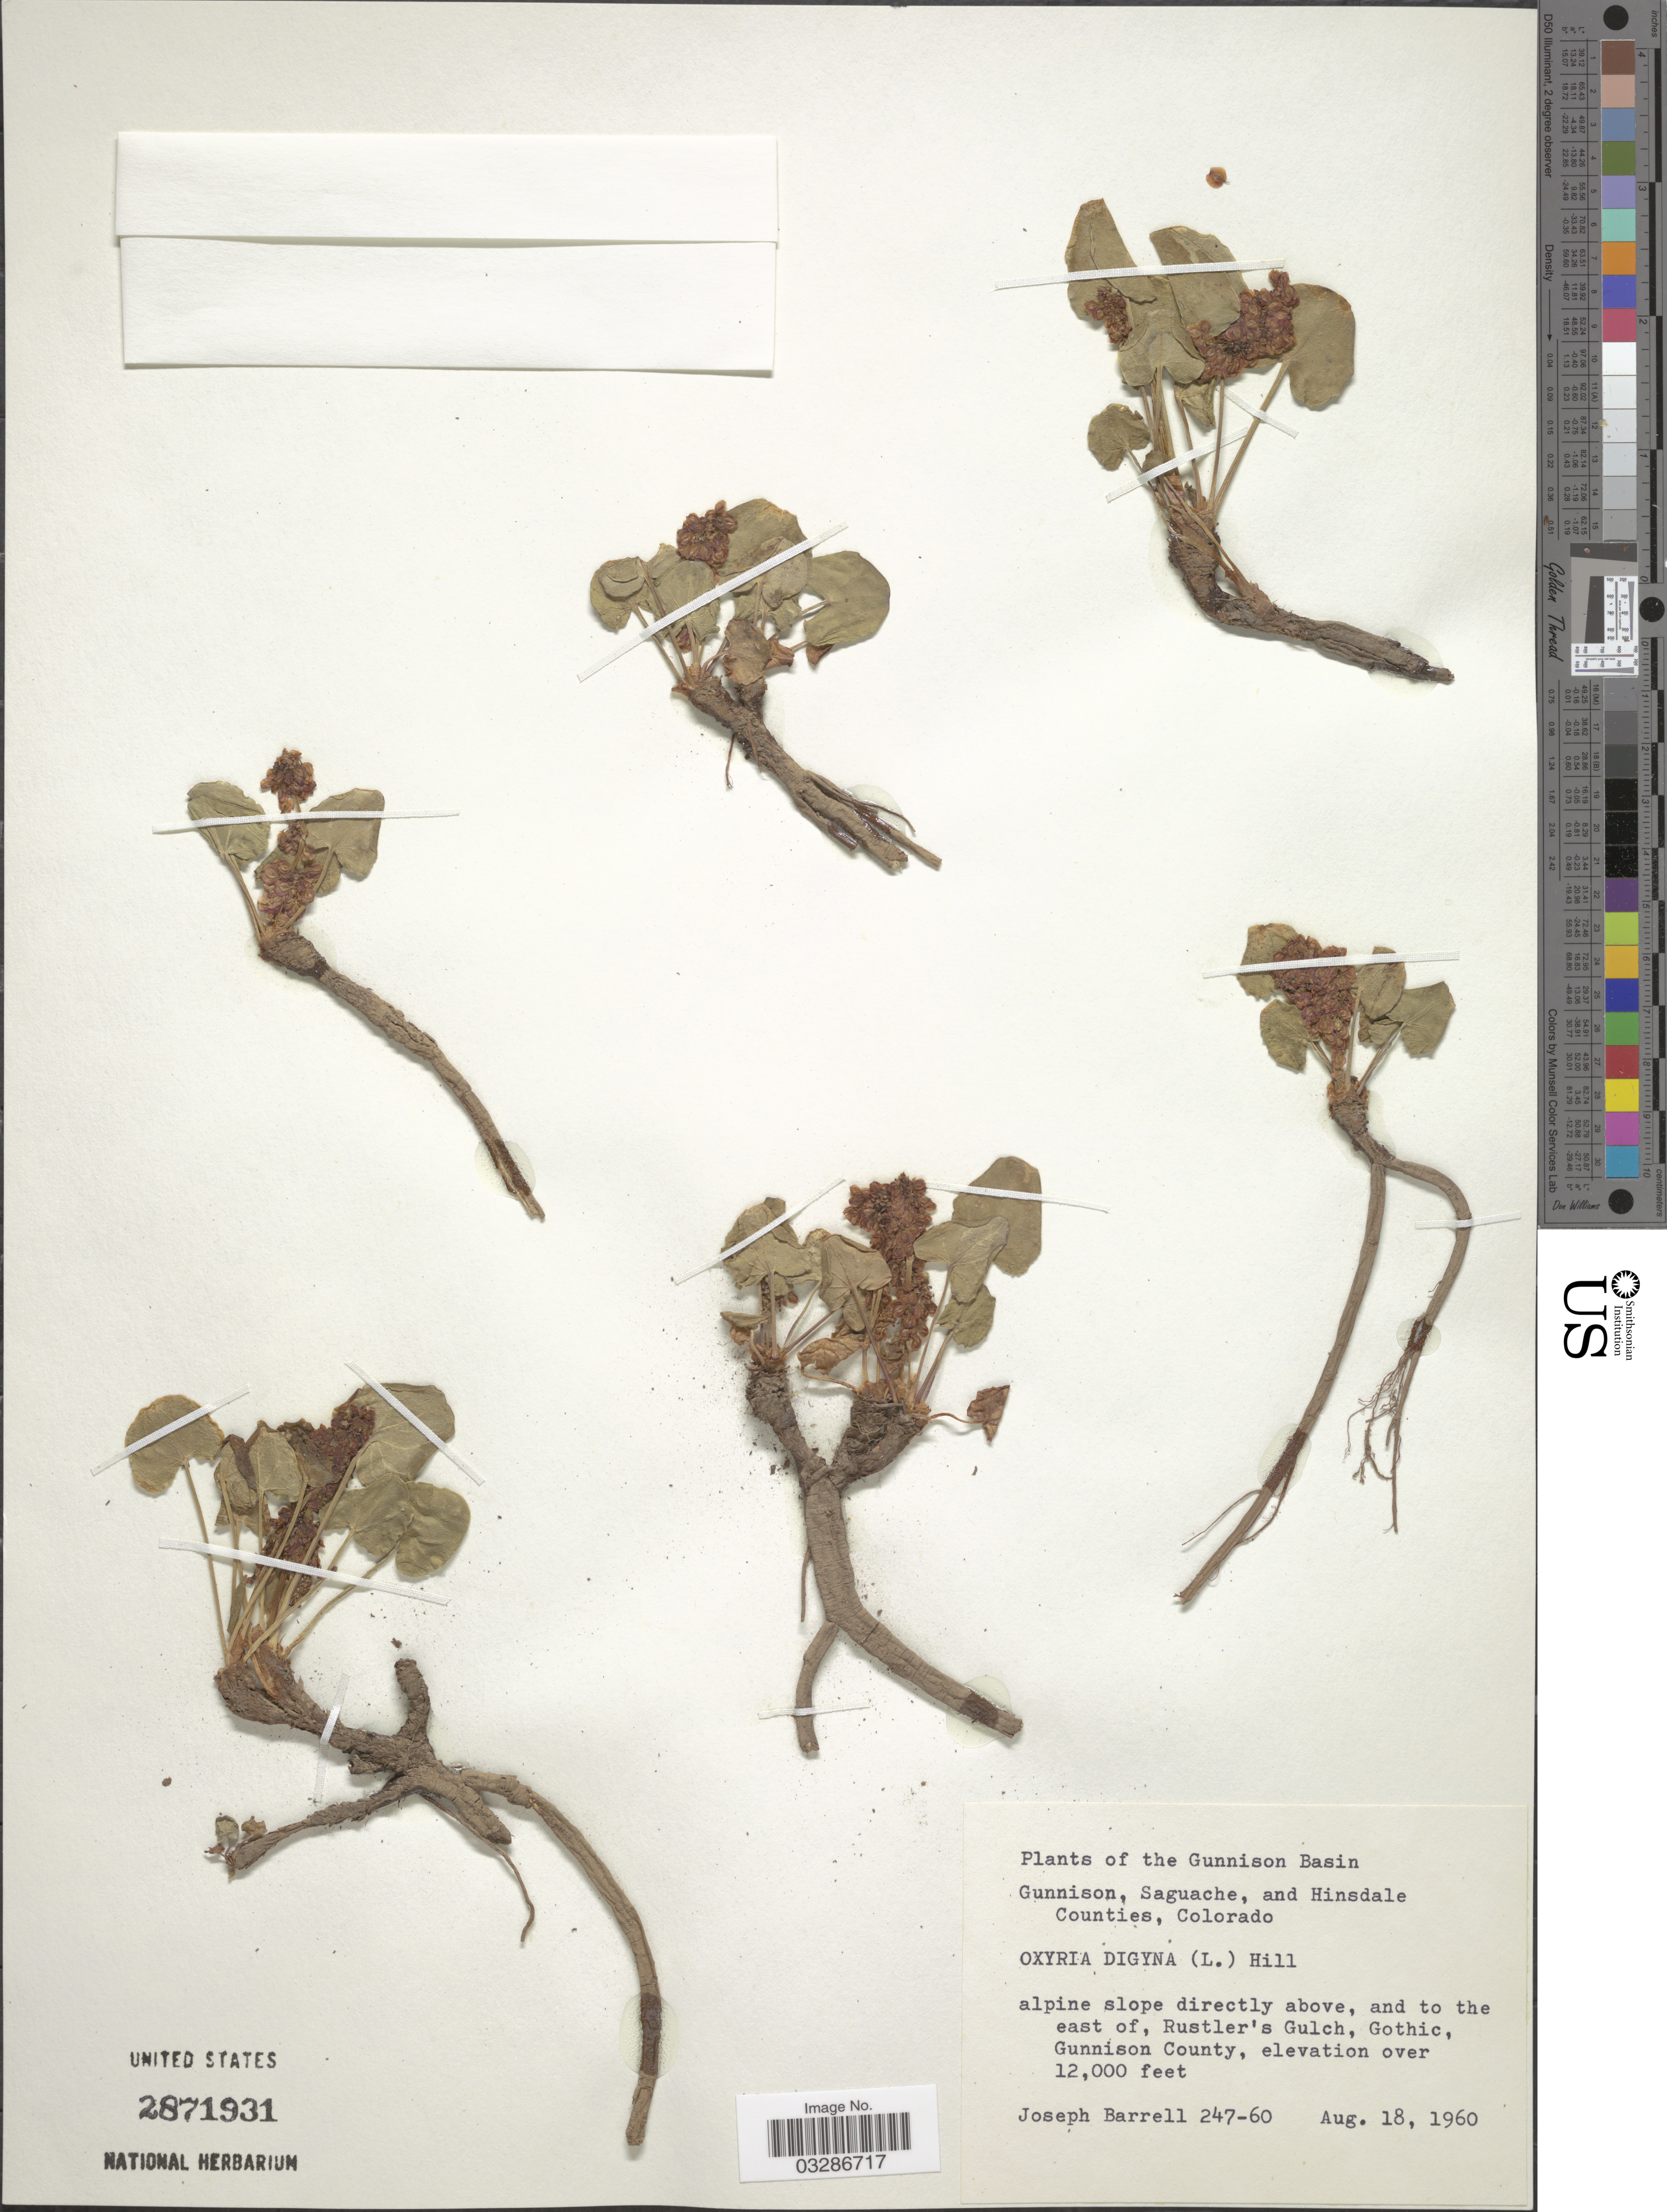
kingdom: Plantae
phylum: Tracheophyta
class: Magnoliopsida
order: Caryophyllales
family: Polygonaceae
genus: Oxyria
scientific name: Oxyria digyna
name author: (L.) Hill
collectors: J. Barrell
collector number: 247-60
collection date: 1960-08-18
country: United States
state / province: Colorado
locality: The Gunnison Basin. Alpine slope directly above, and to the east of, Rustler's Gulch, Gothic, Gunnison County.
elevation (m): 3658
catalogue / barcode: US 2871931